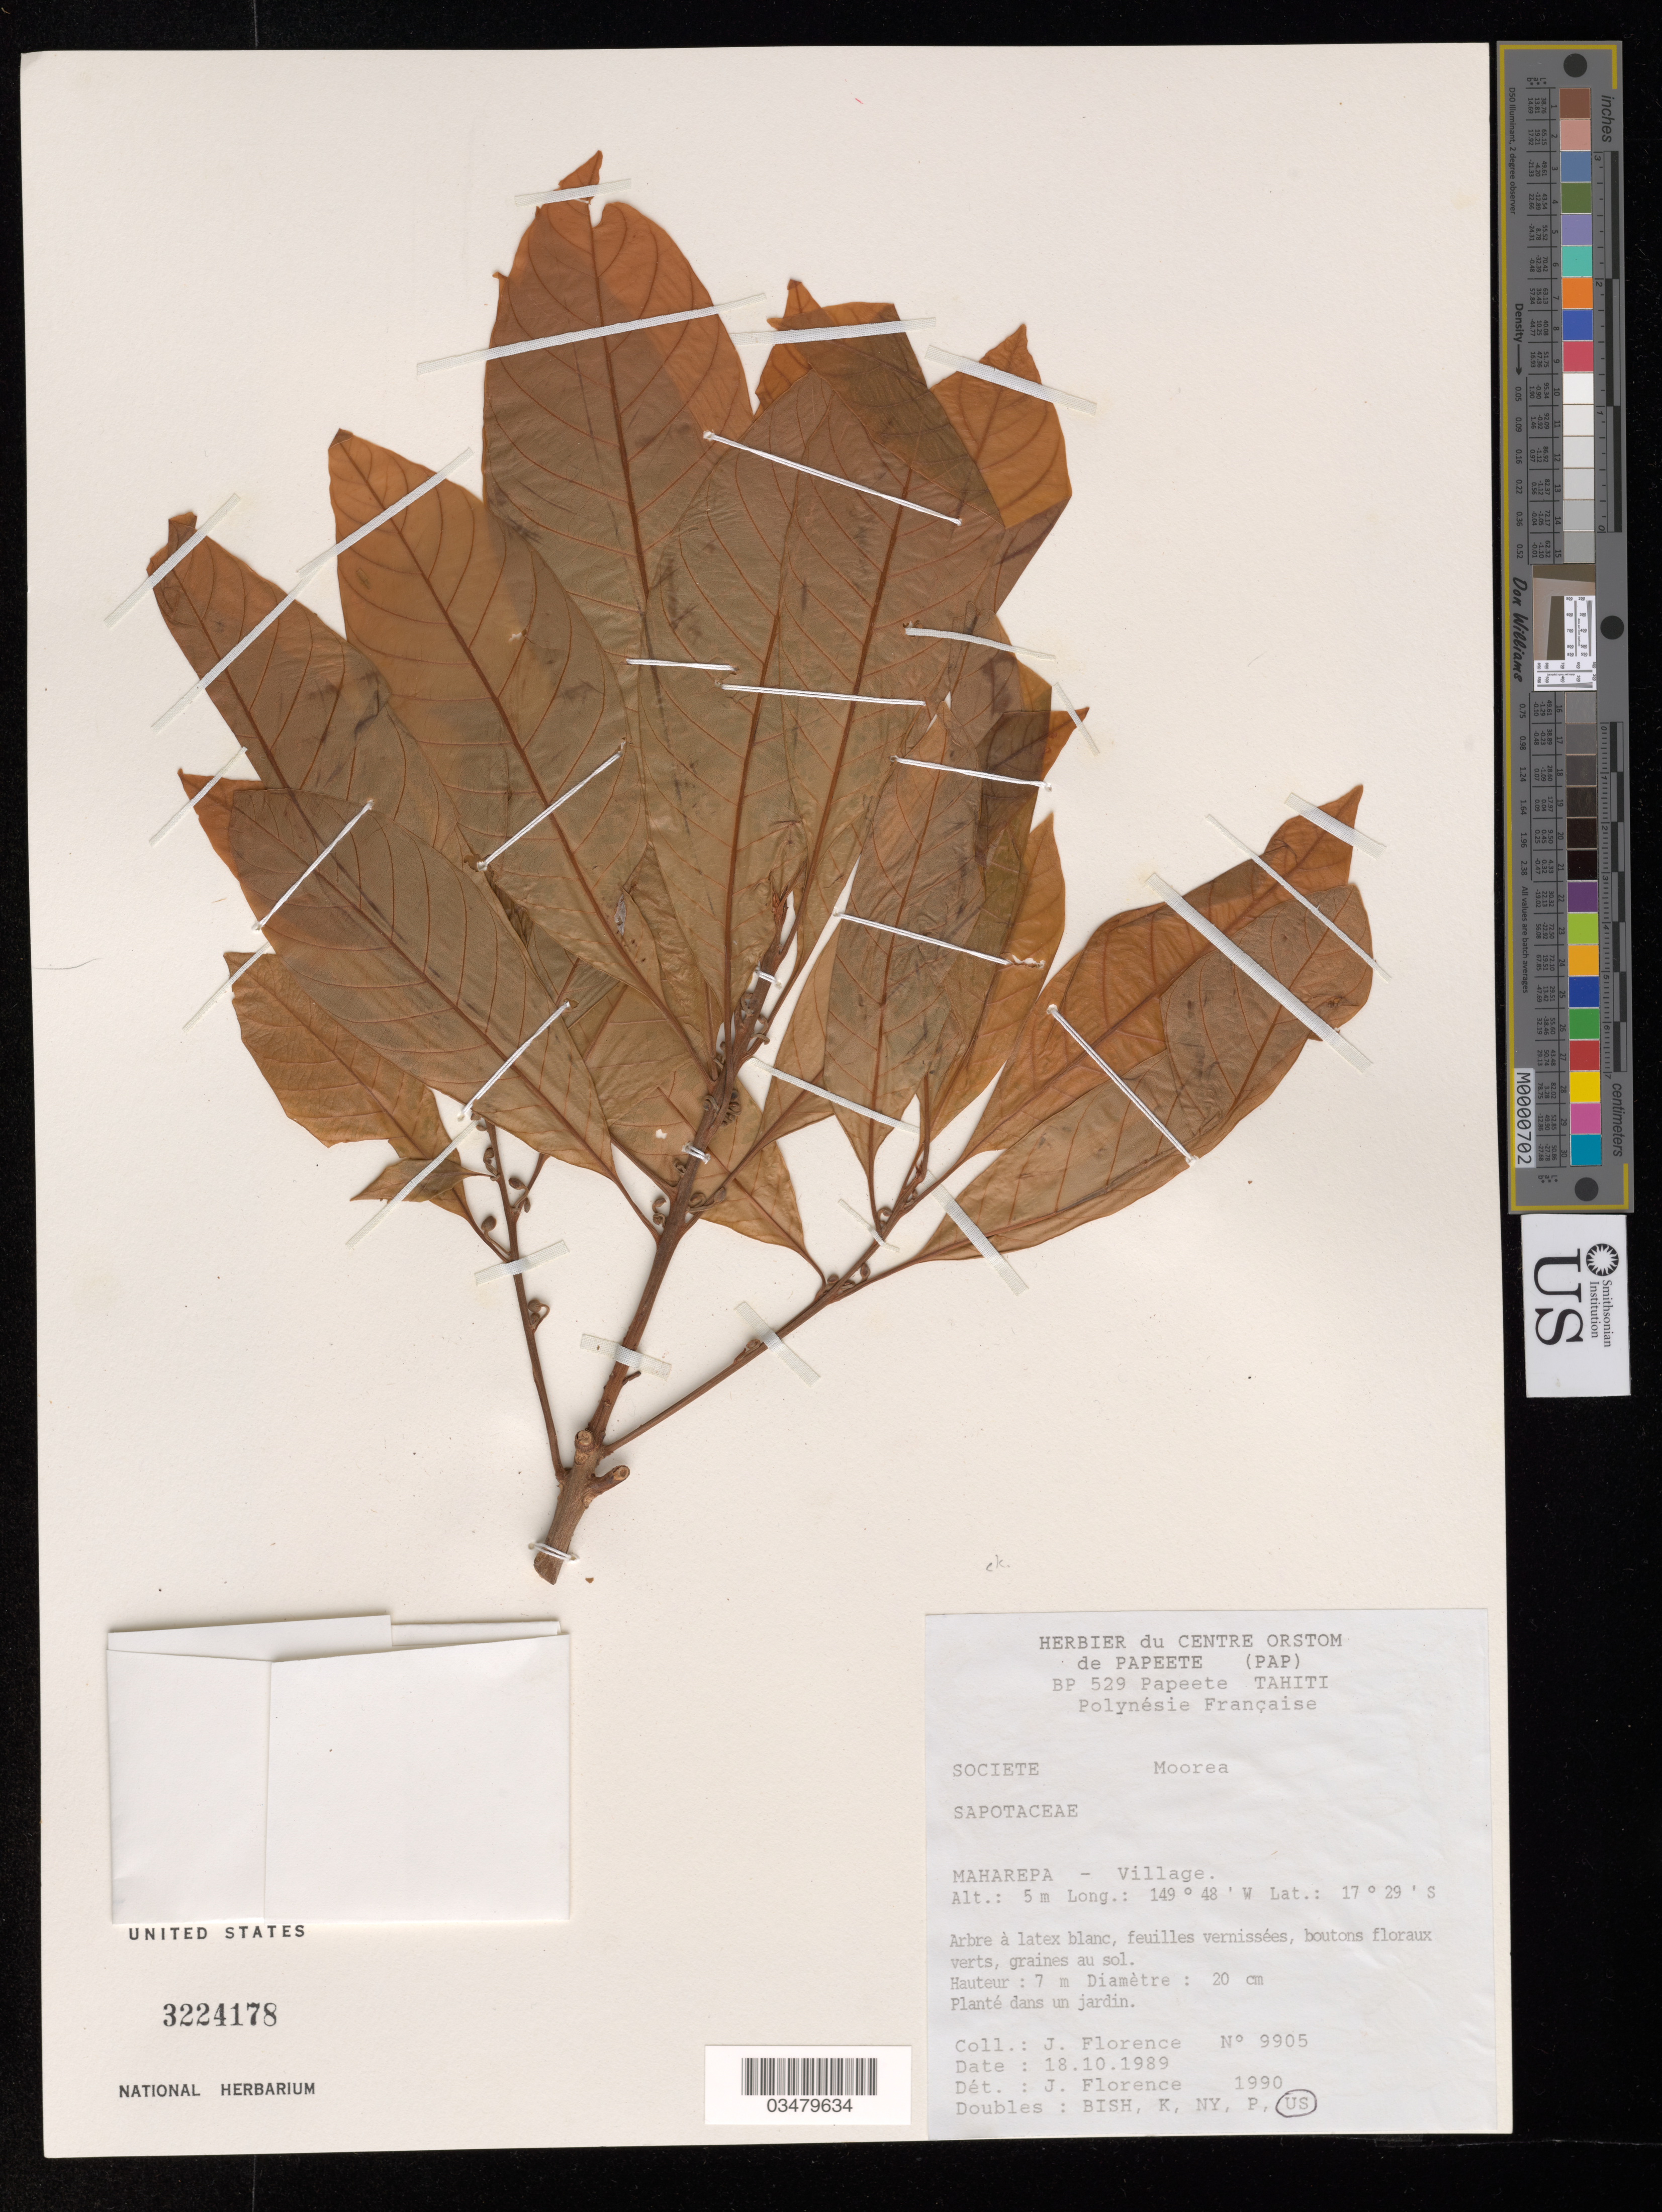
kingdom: Plantae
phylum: Tracheophyta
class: Magnoliopsida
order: Ericales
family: Sapotaceae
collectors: J. Florence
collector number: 9905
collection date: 1989-10-18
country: French Polynesia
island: Moorea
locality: BP529 Papeete Tahiti, Maharepa - Village.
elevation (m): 5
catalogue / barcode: US 3224178